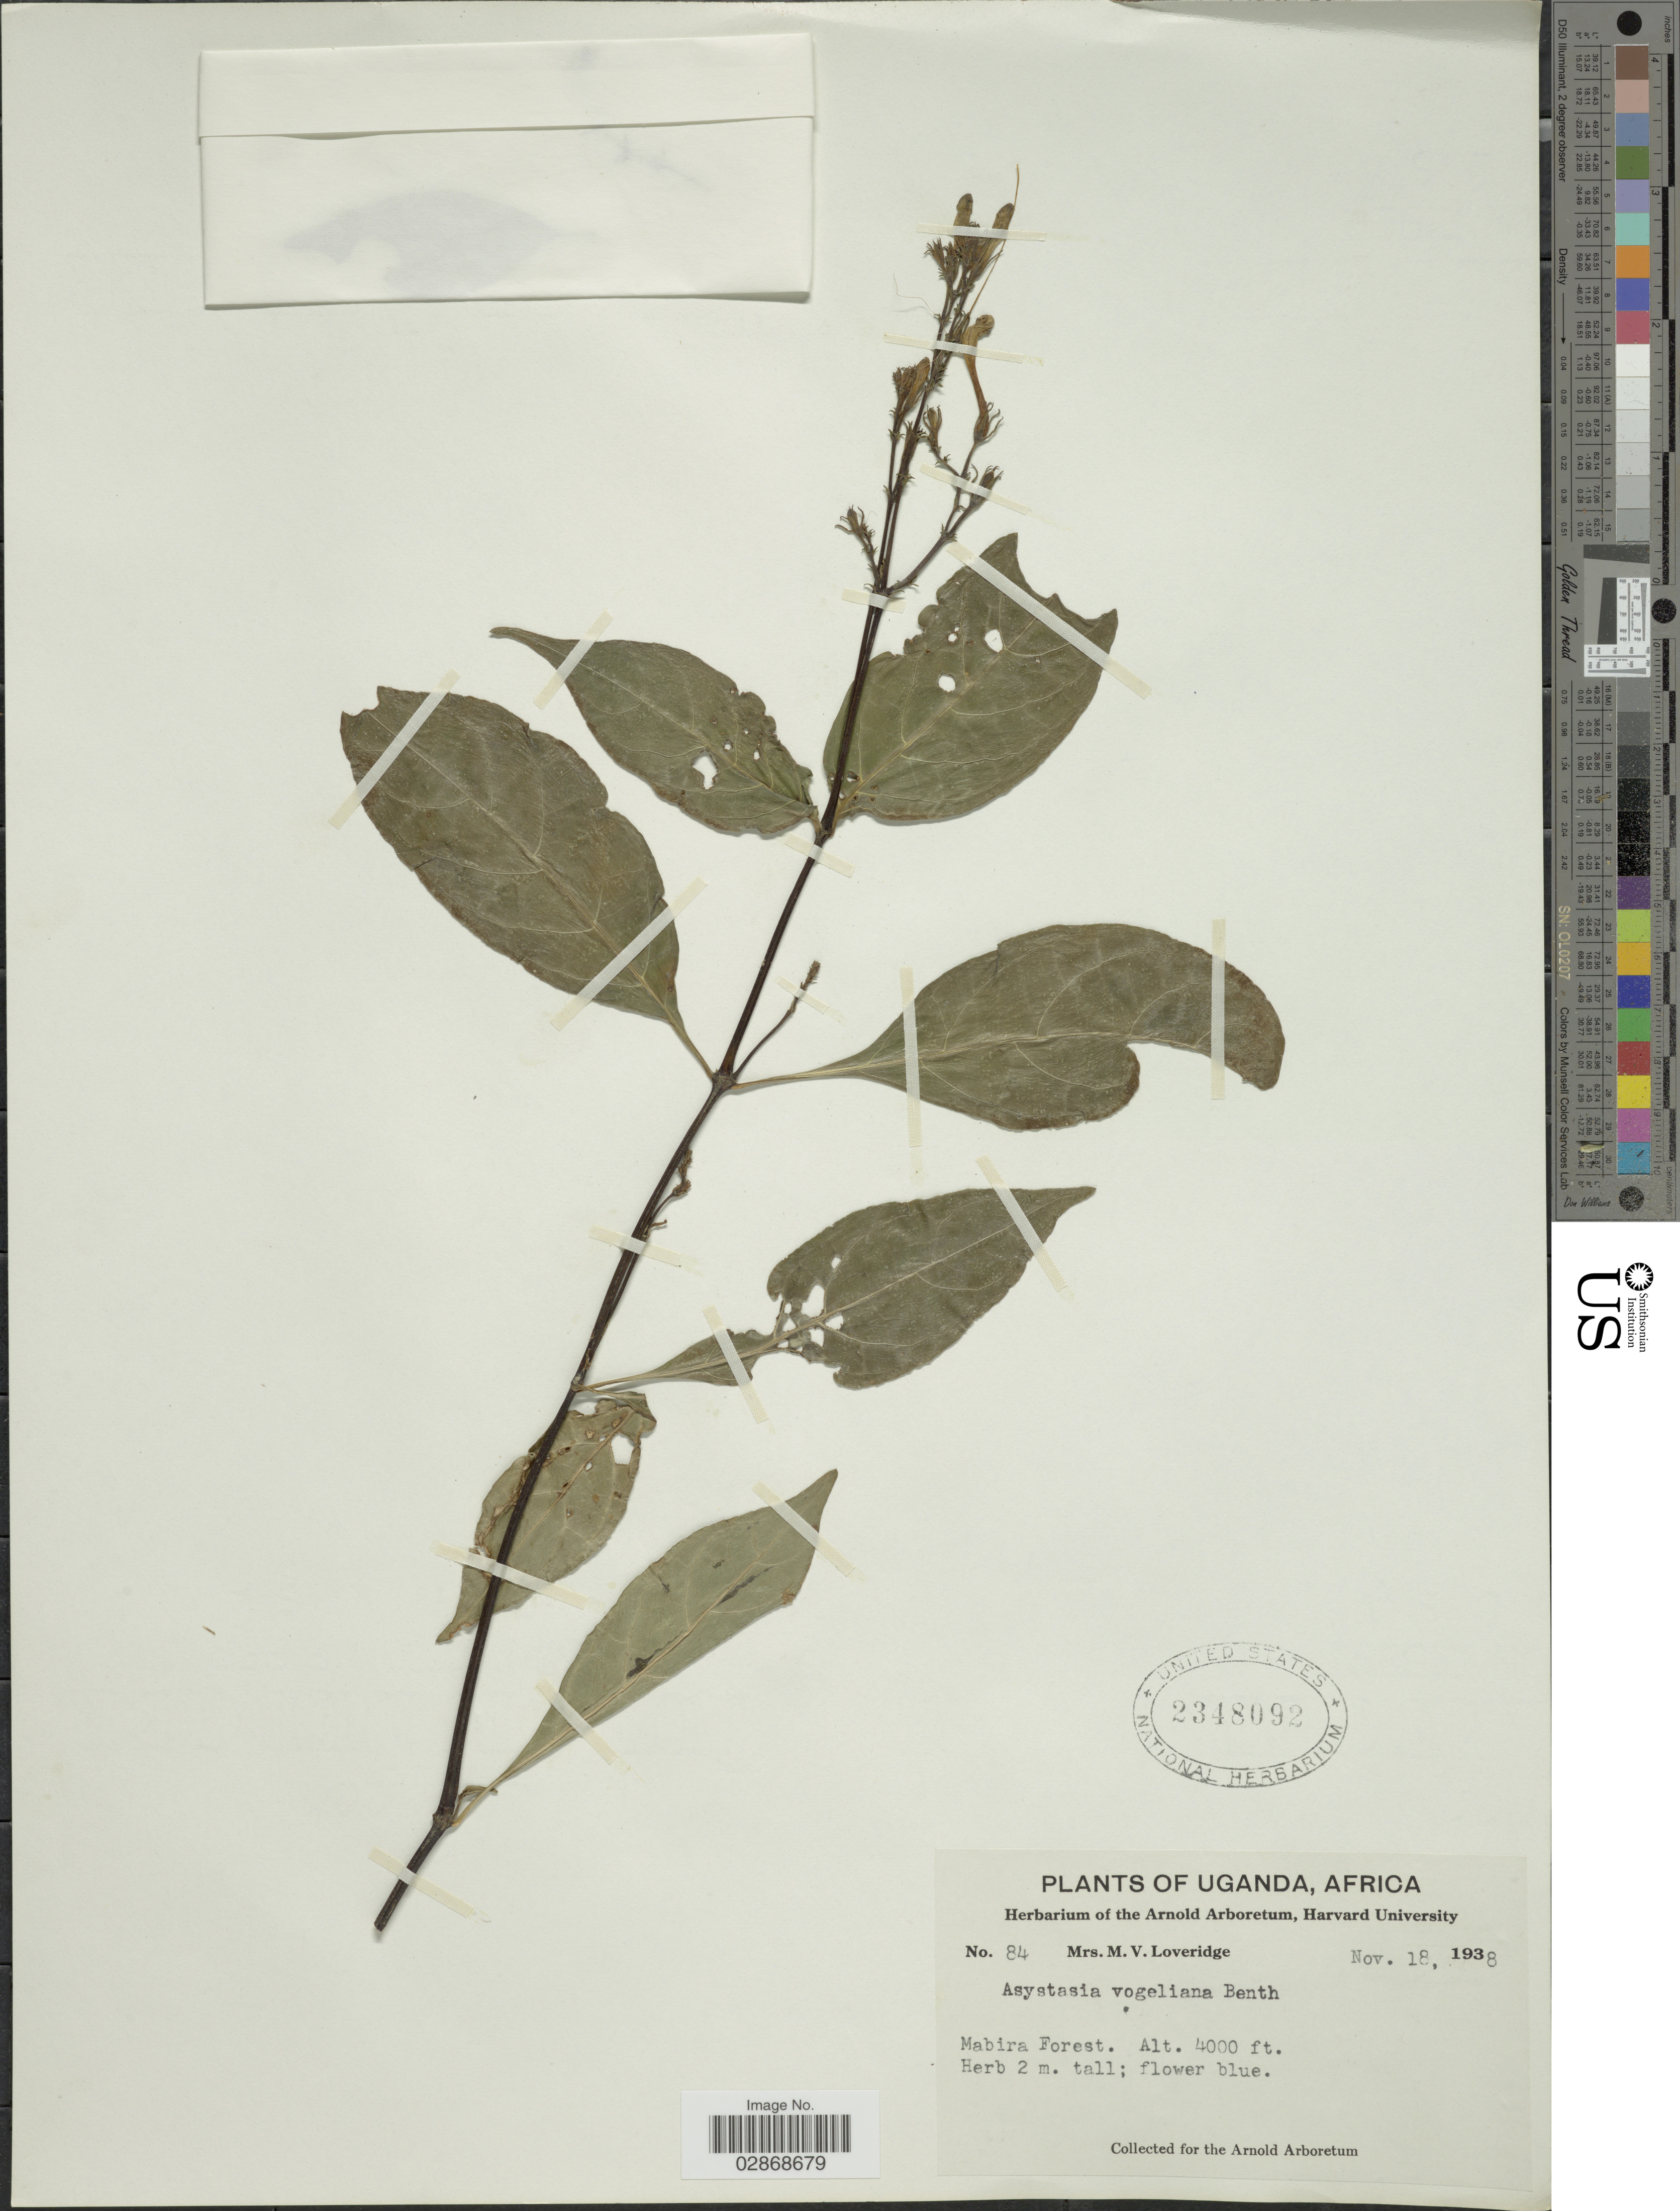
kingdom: Plantae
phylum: Tracheophyta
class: Magnoliopsida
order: Lamiales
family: Acanthaceae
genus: Asystasia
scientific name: Asystasia vogeliana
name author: Benth.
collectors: M. Loveridge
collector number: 84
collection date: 1938-11-18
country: Uganda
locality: Mabira Forest.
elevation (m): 1219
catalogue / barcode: US 2348092